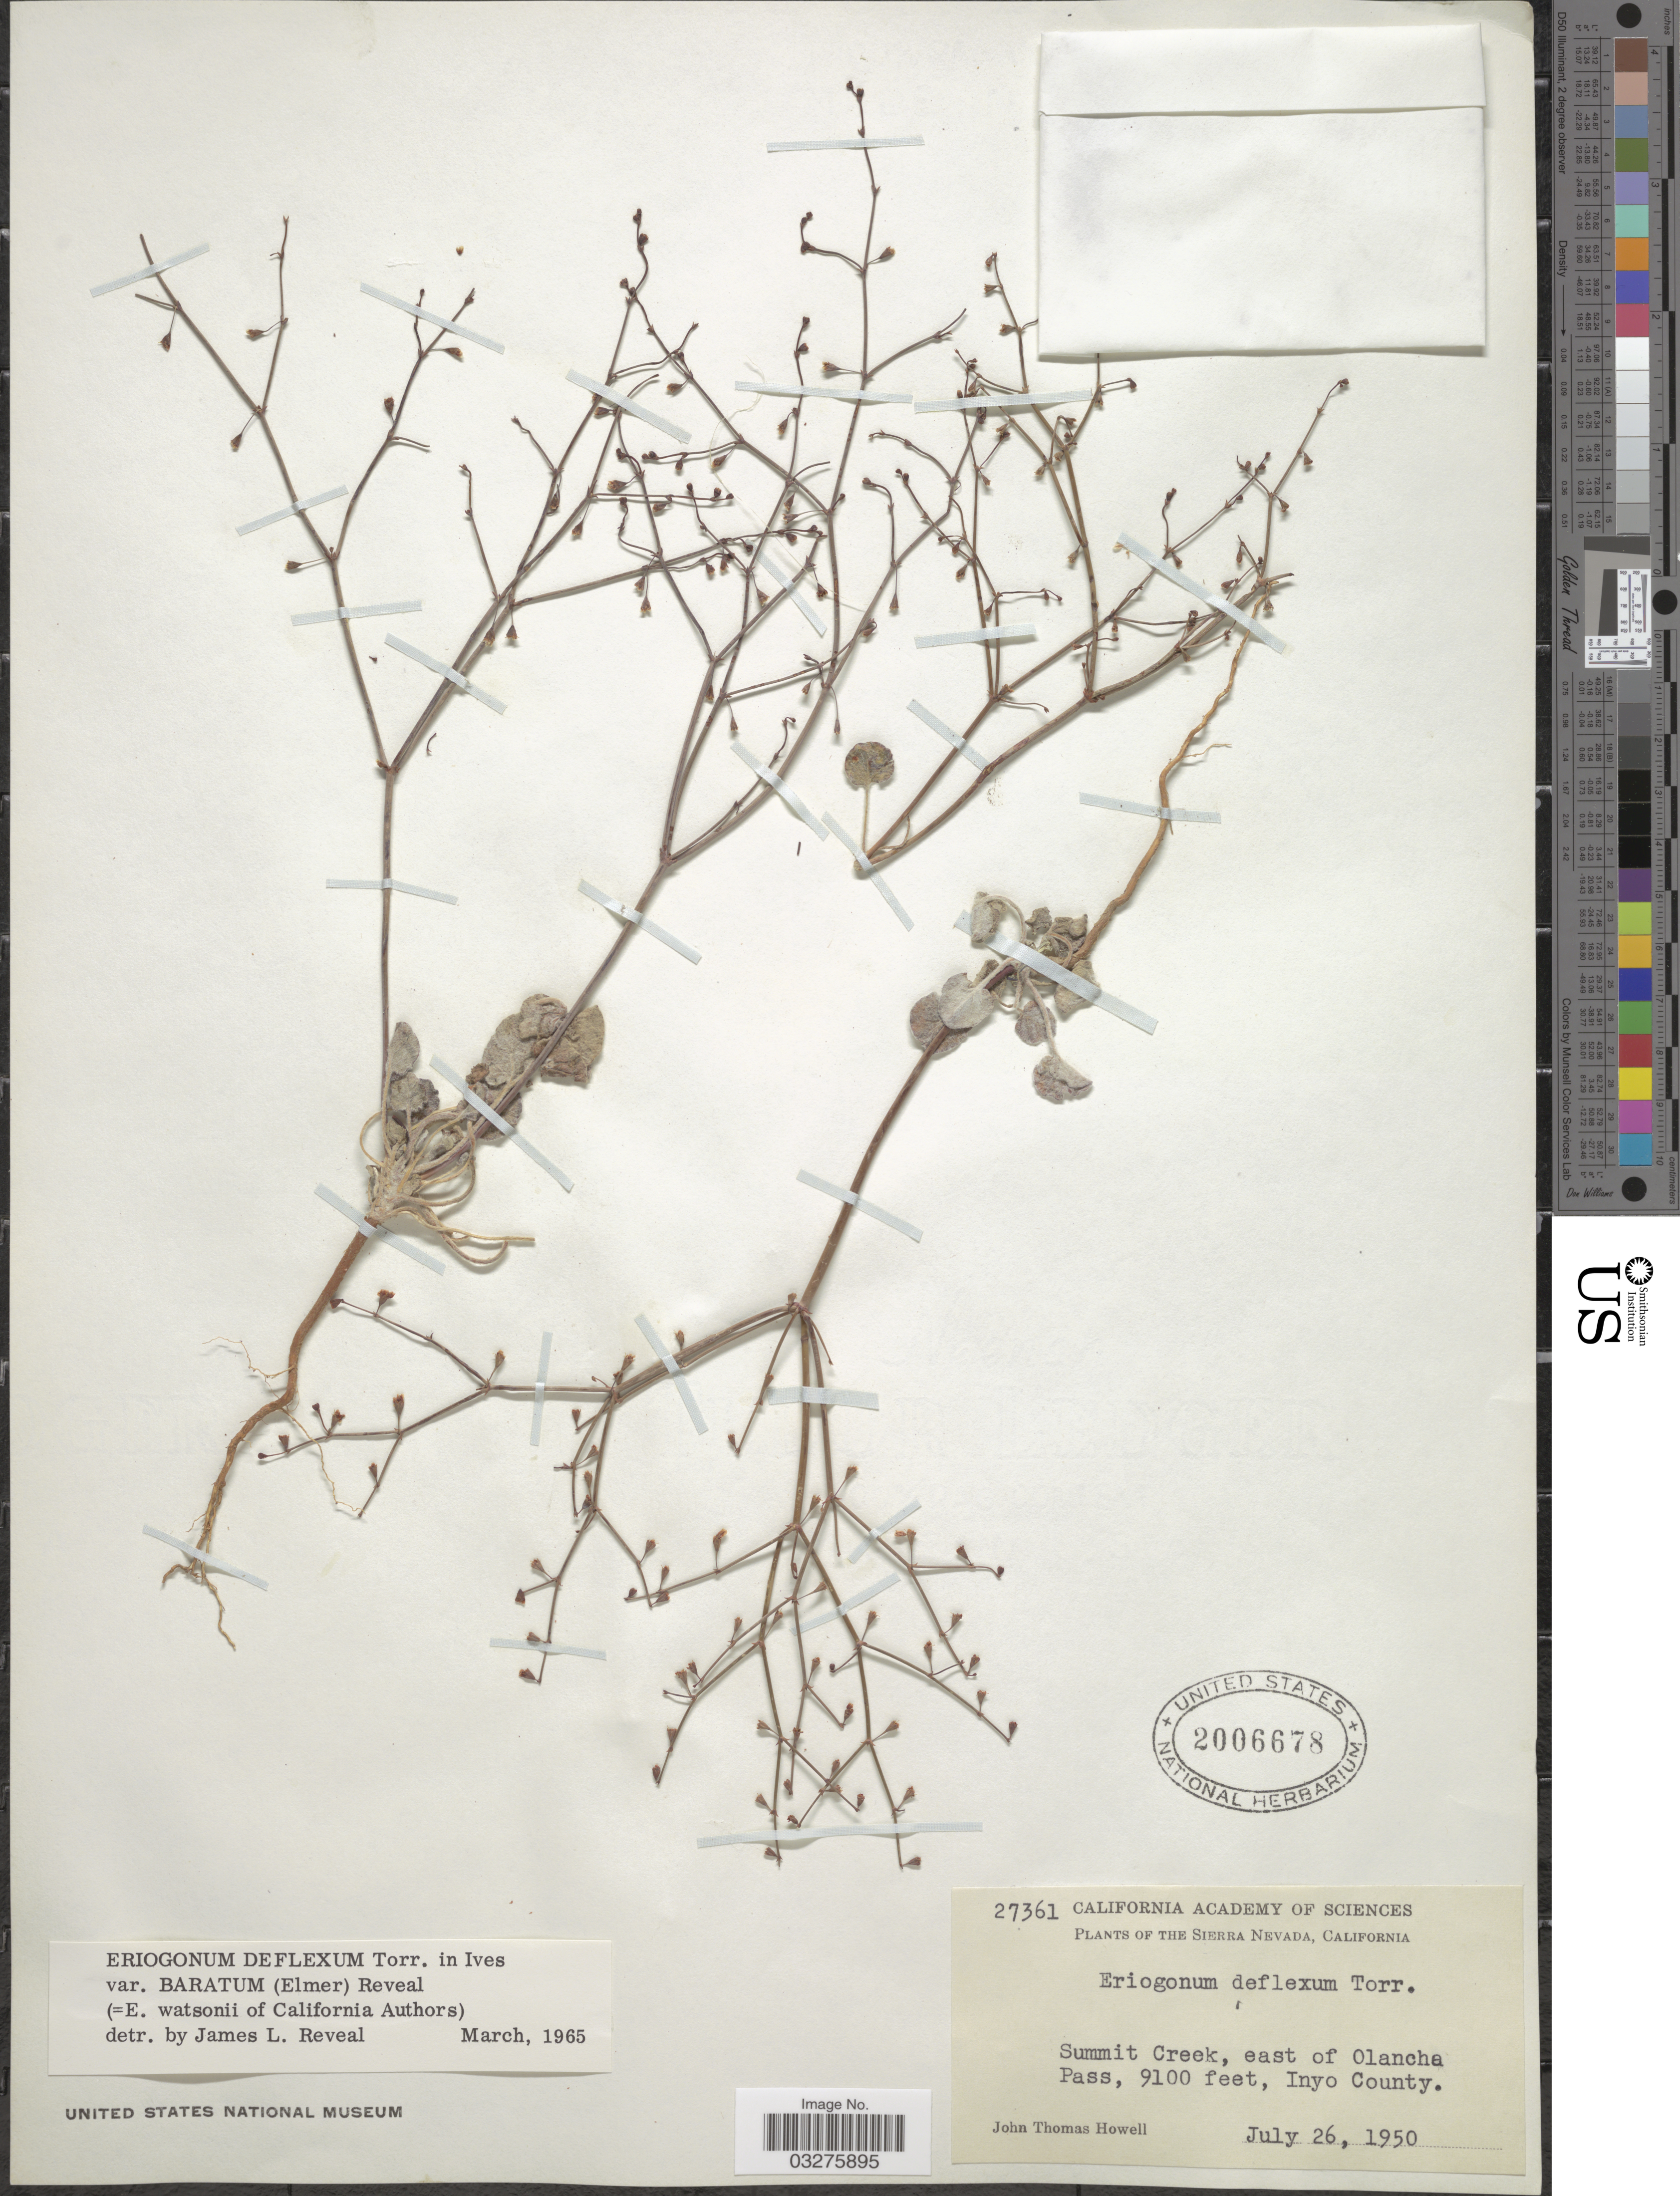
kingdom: Plantae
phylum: Tracheophyta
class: Magnoliopsida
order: Caryophyllales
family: Polygonaceae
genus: Eriogonum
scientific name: Eriogonum deflexum var. baratum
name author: (Elmer) Reveal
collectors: J. T. Howell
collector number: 27361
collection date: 1950-07-26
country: United States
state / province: California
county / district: Inyo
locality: Sierra Nevada. Summit Creek, east of Olancha Pass, Inyo County.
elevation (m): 2774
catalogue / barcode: US 2006678